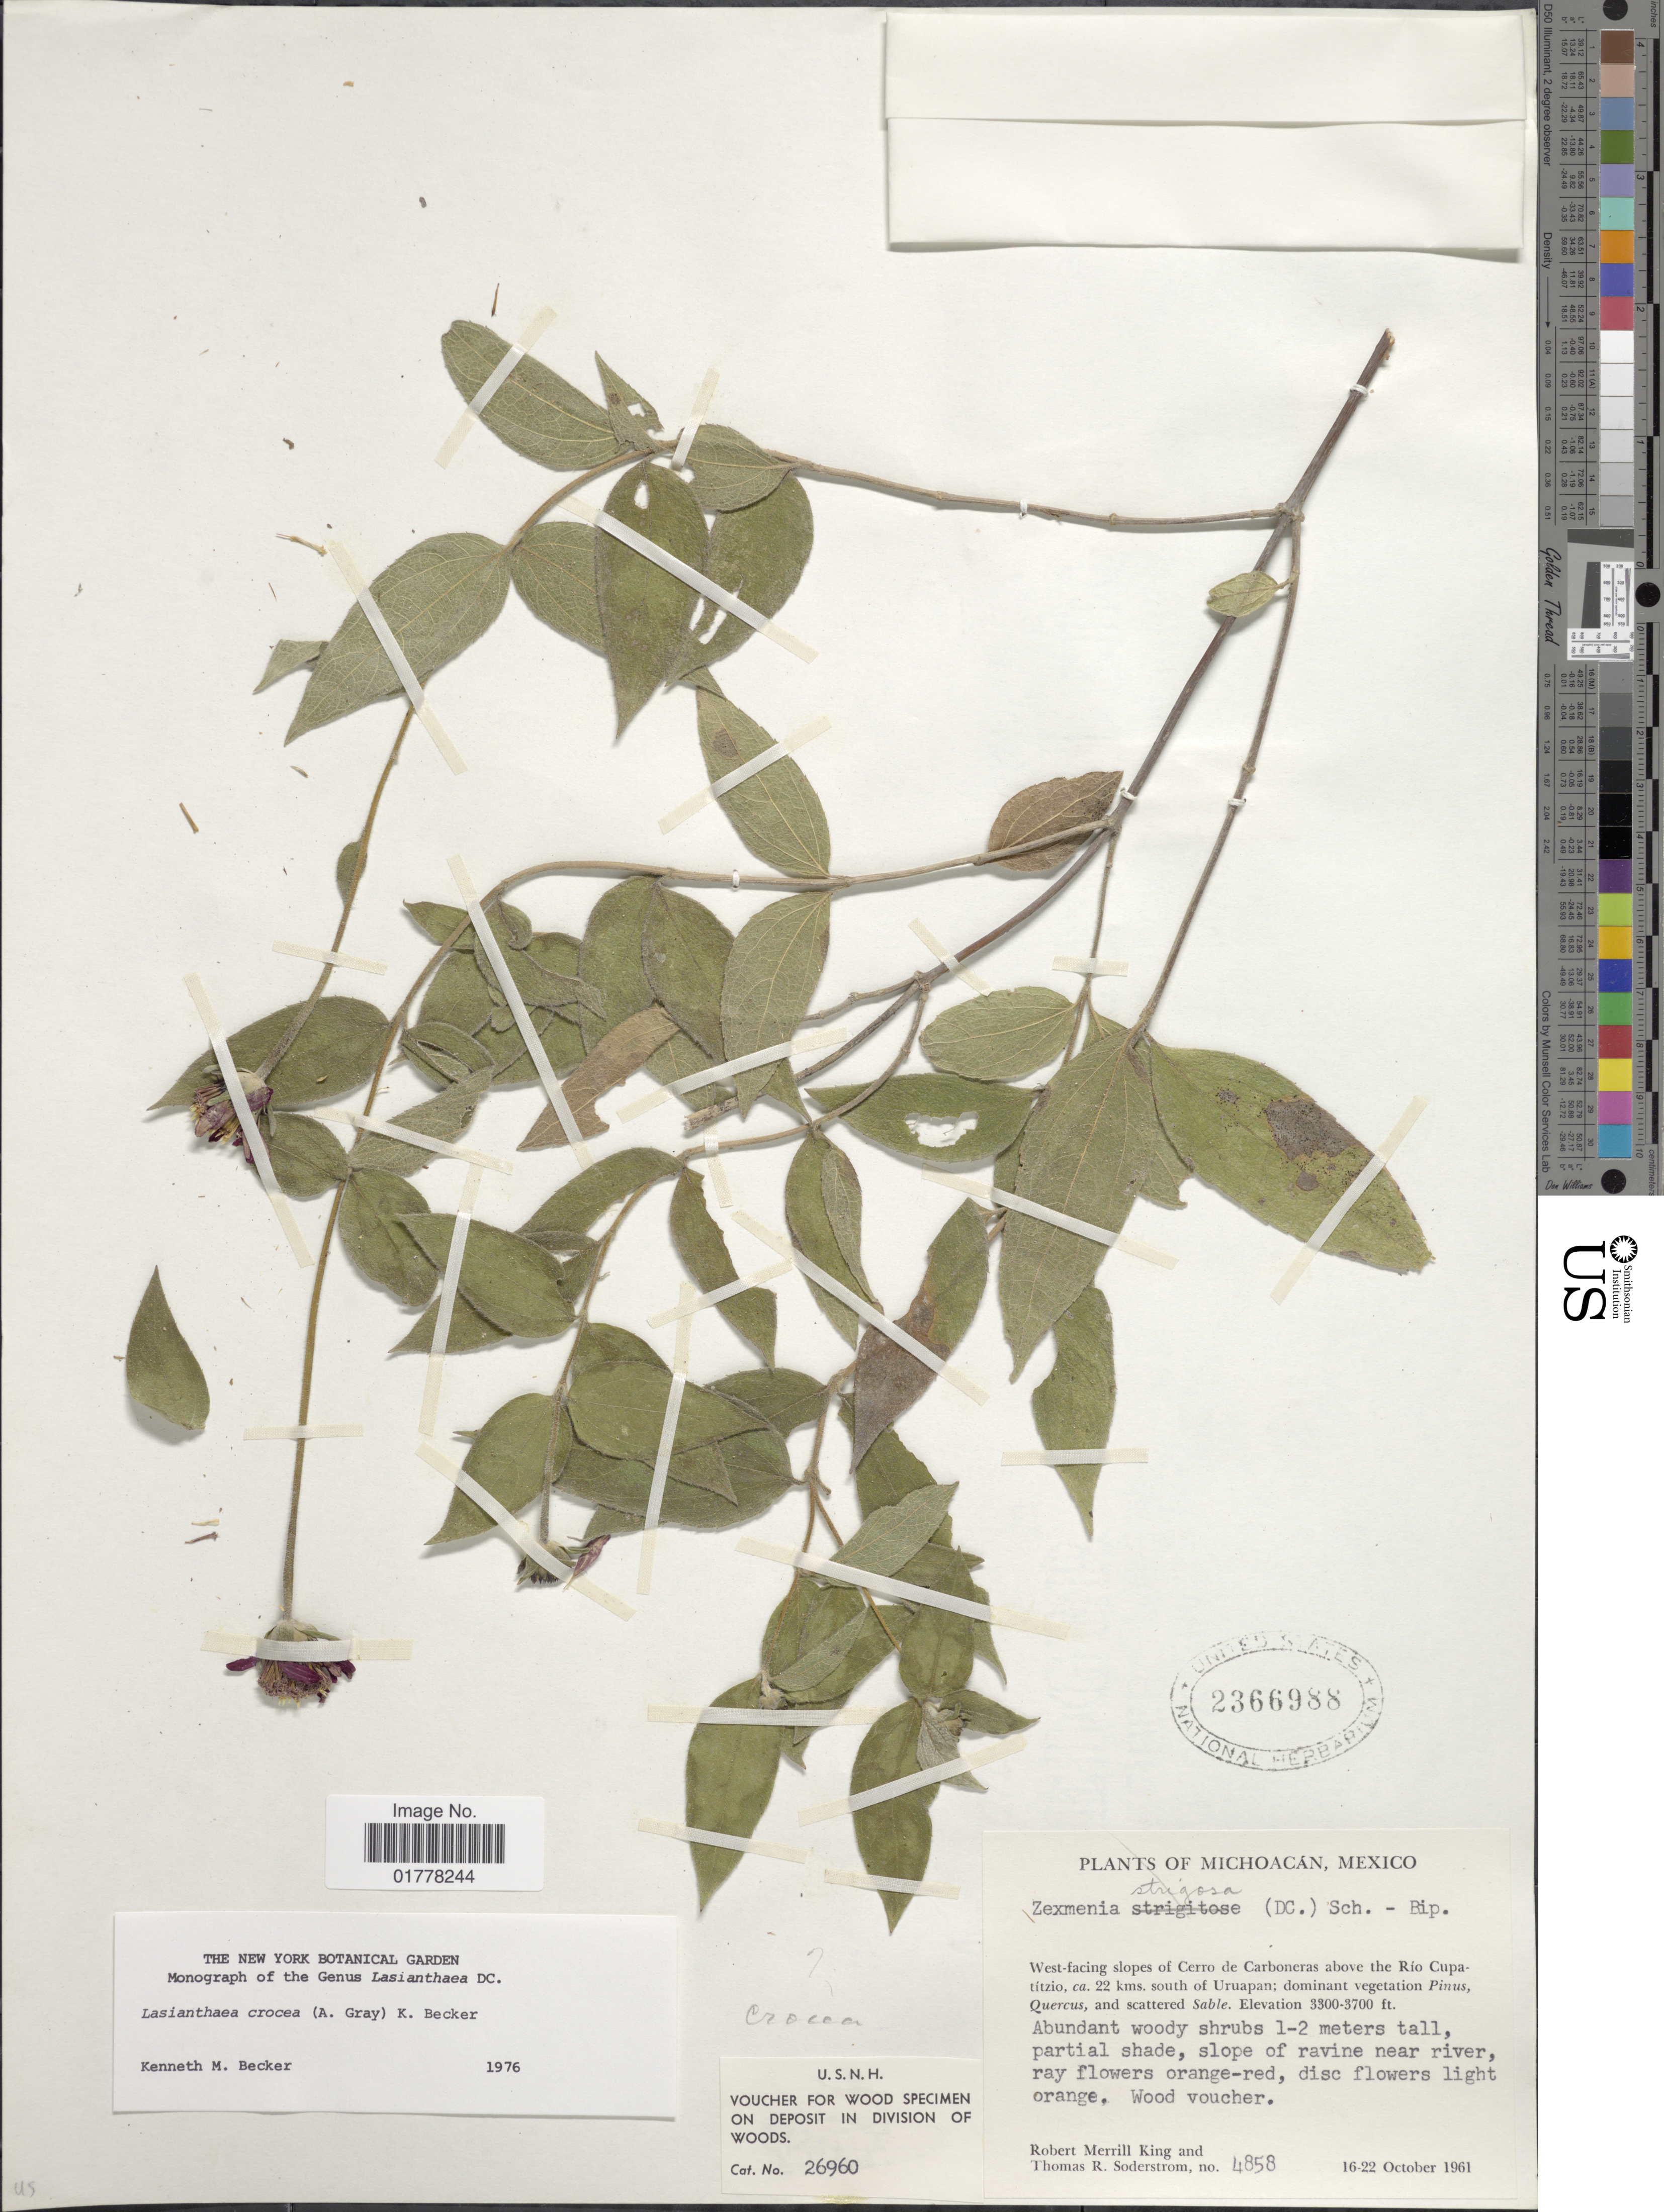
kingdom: Plantae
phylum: Tracheophyta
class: Magnoliopsida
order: Asterales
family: Asteraceae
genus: Lasianthaea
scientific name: Lasianthaea crocea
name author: (A. Gray) K.M. Becker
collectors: R. M. King & T. R. Soderstrom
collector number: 4858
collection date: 1961-10-16/1961-10-22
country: Mexico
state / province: Michoacán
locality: West-facing slopes of Cerro de Carboneras above the Río Cupatitzio, ca. 22 kms. south of Uruapan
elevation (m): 1006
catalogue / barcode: US 2366988